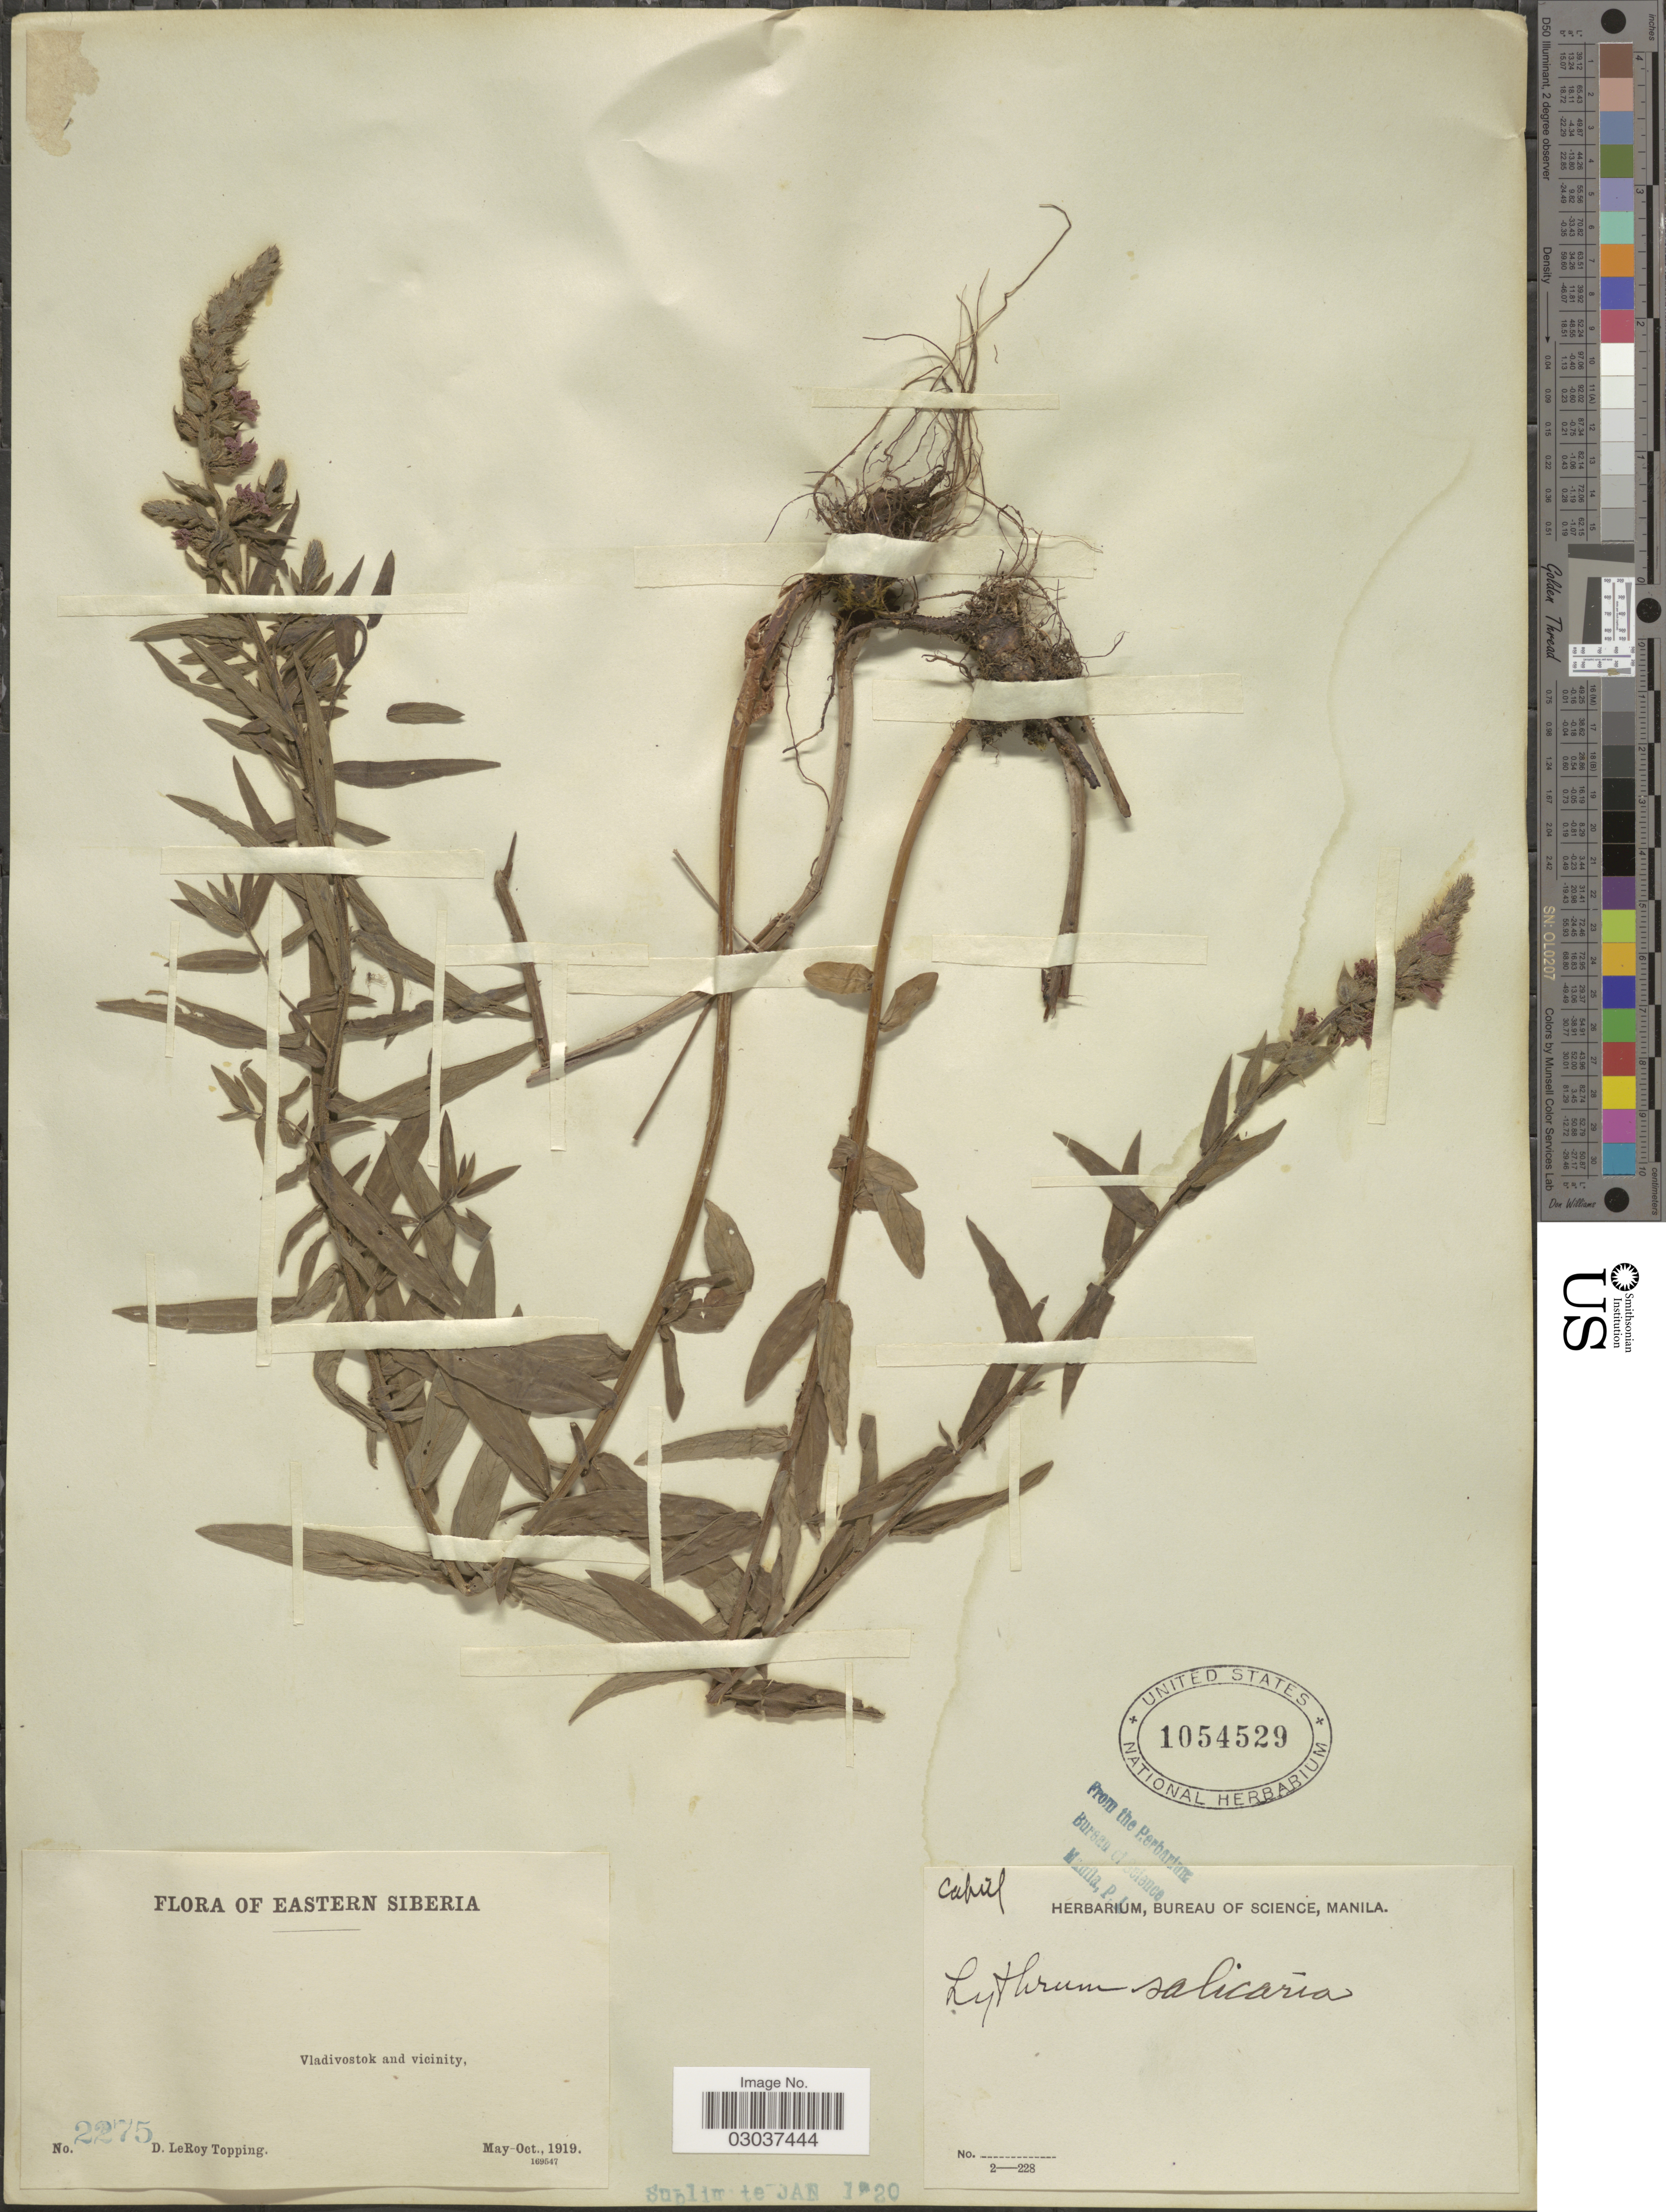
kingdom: Plantae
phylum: Tracheophyta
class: Magnoliopsida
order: Myrtales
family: Lythraceae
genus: Lythrum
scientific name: Lythrum salicaria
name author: L.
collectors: D. L. Topping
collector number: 2275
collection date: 1919-05/1919-10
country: Russian Federation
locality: Eastern Siberia. Vladivostok and vicinity.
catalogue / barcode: US 1054529